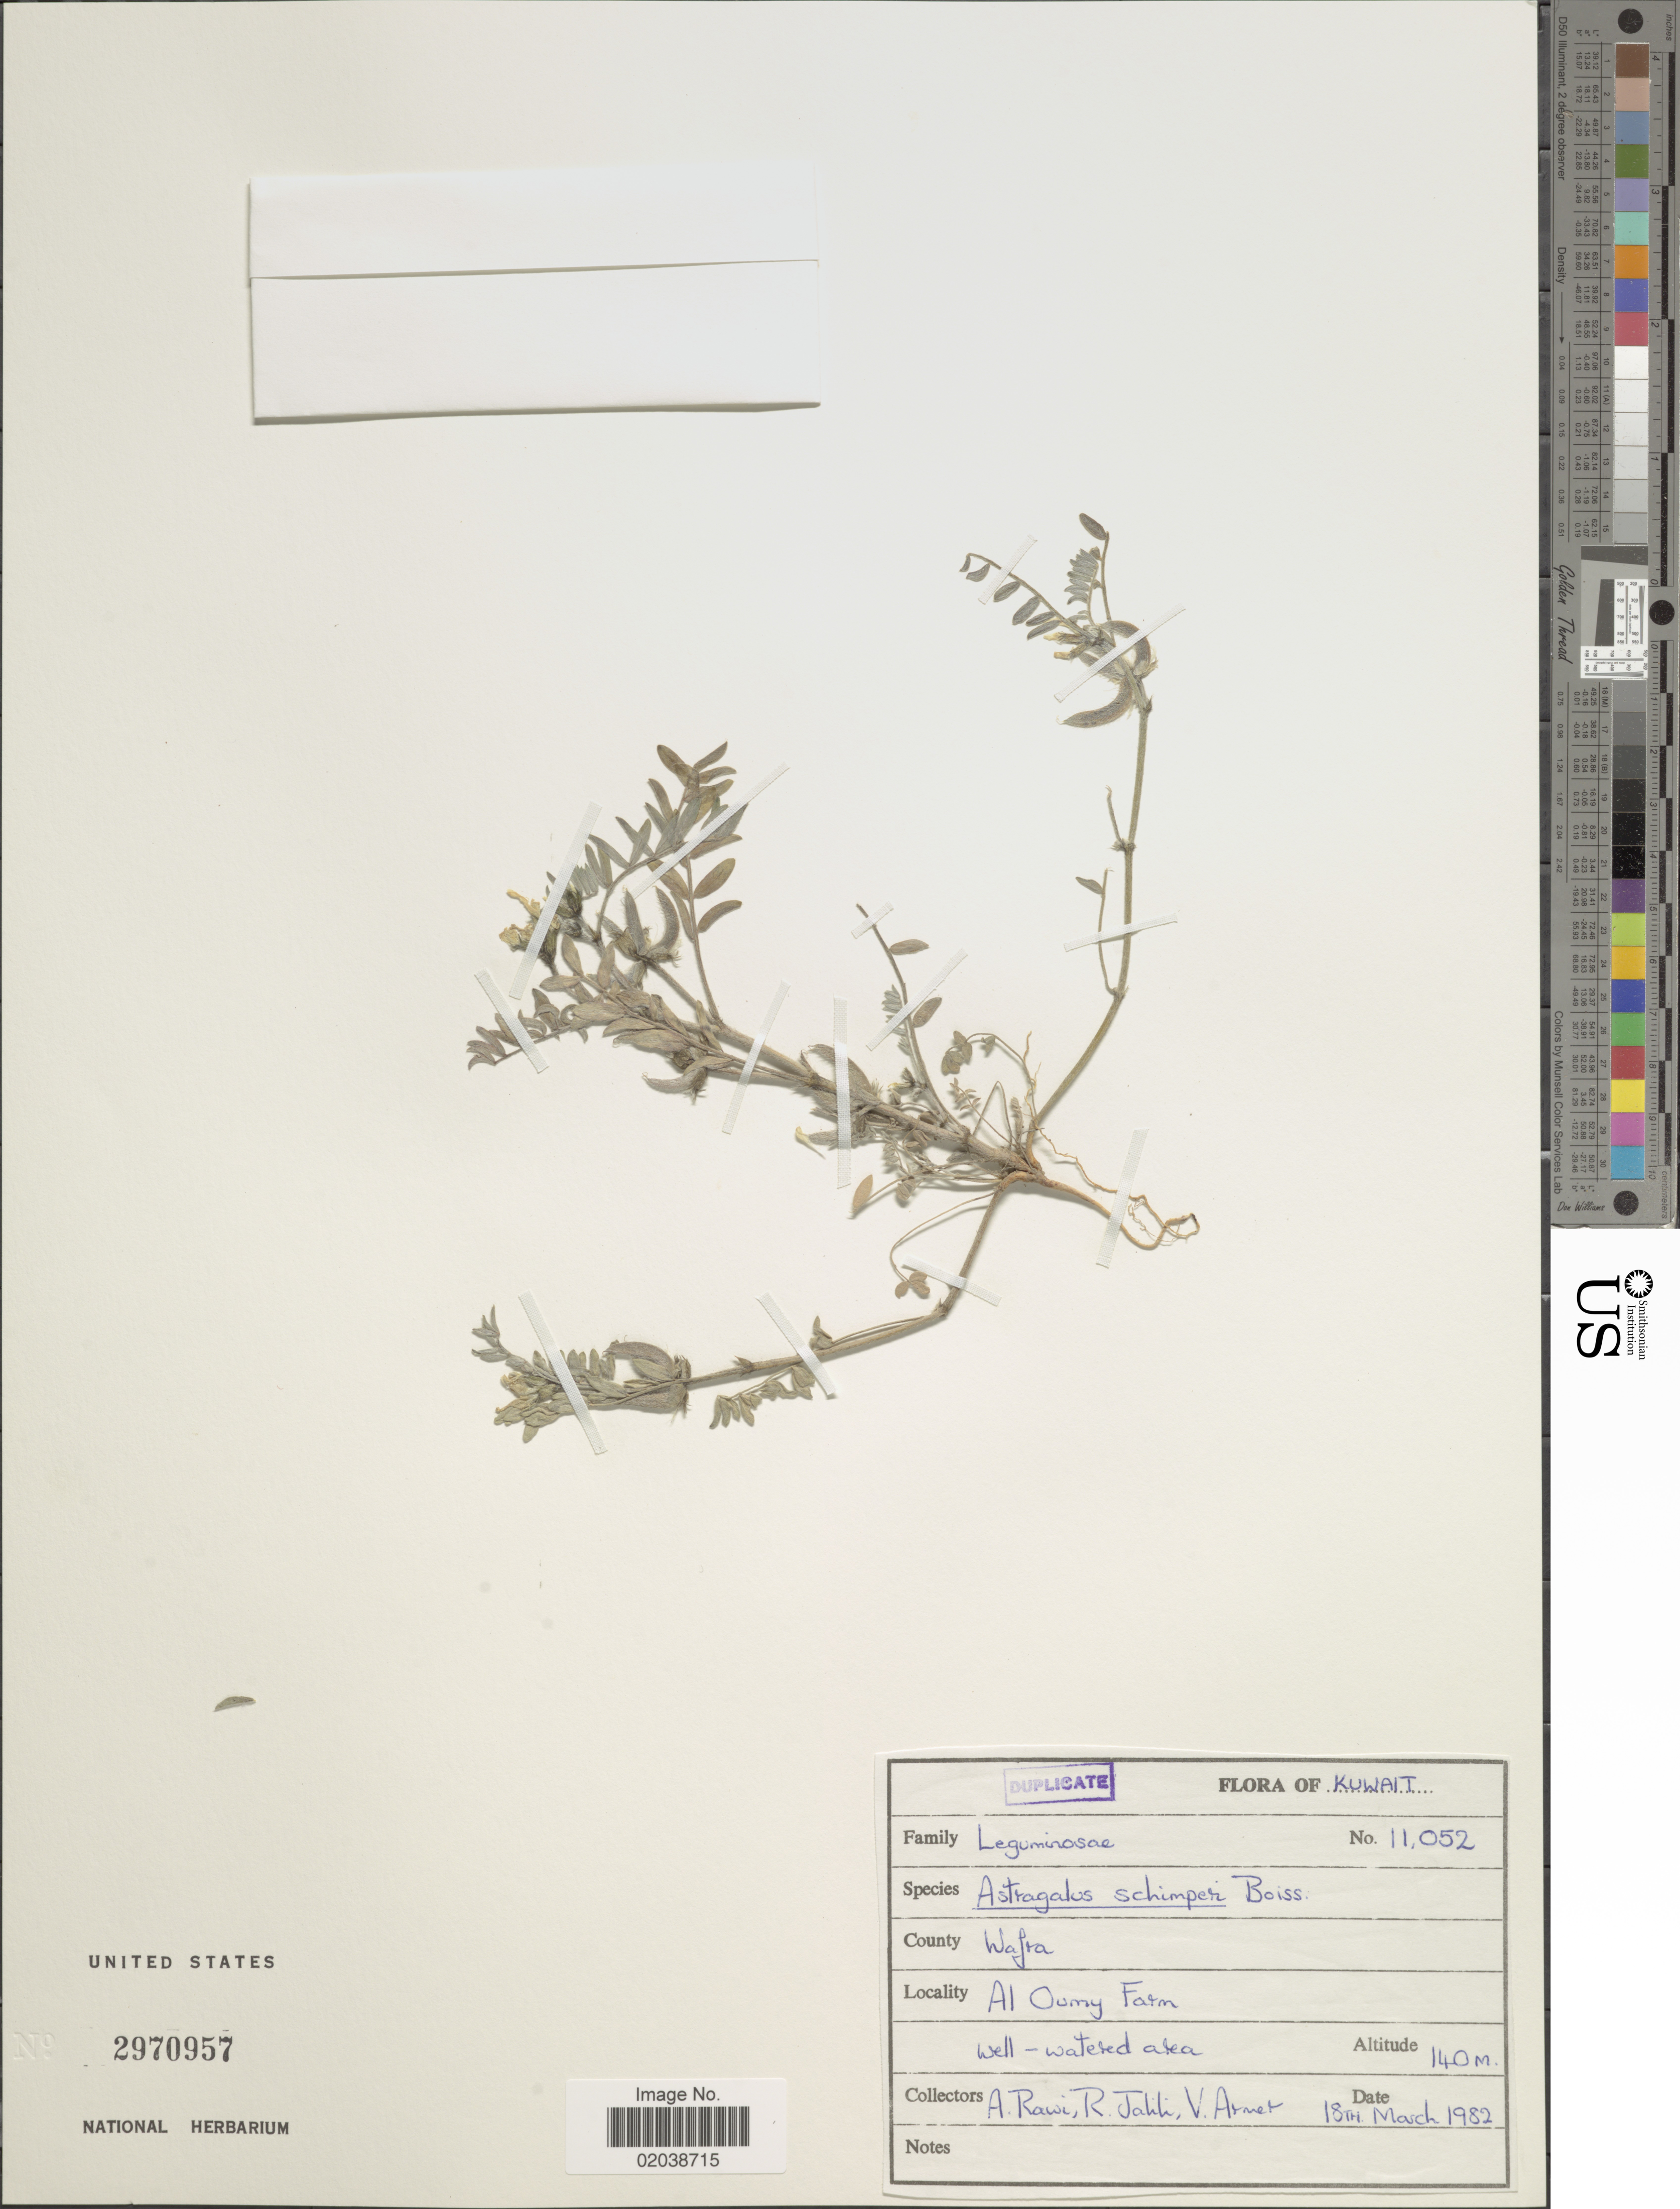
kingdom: Plantae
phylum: Tracheophyta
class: Magnoliopsida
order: Fabales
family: Fabaceae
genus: Astragalus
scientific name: Astragalus schimperi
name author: Boiss.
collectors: A. Rawi, R. Jalili & V. Armet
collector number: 11052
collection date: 1982-03-18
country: Kuwait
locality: County Wafra, Al Oumy Farm well- watered area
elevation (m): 140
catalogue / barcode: US 2970957